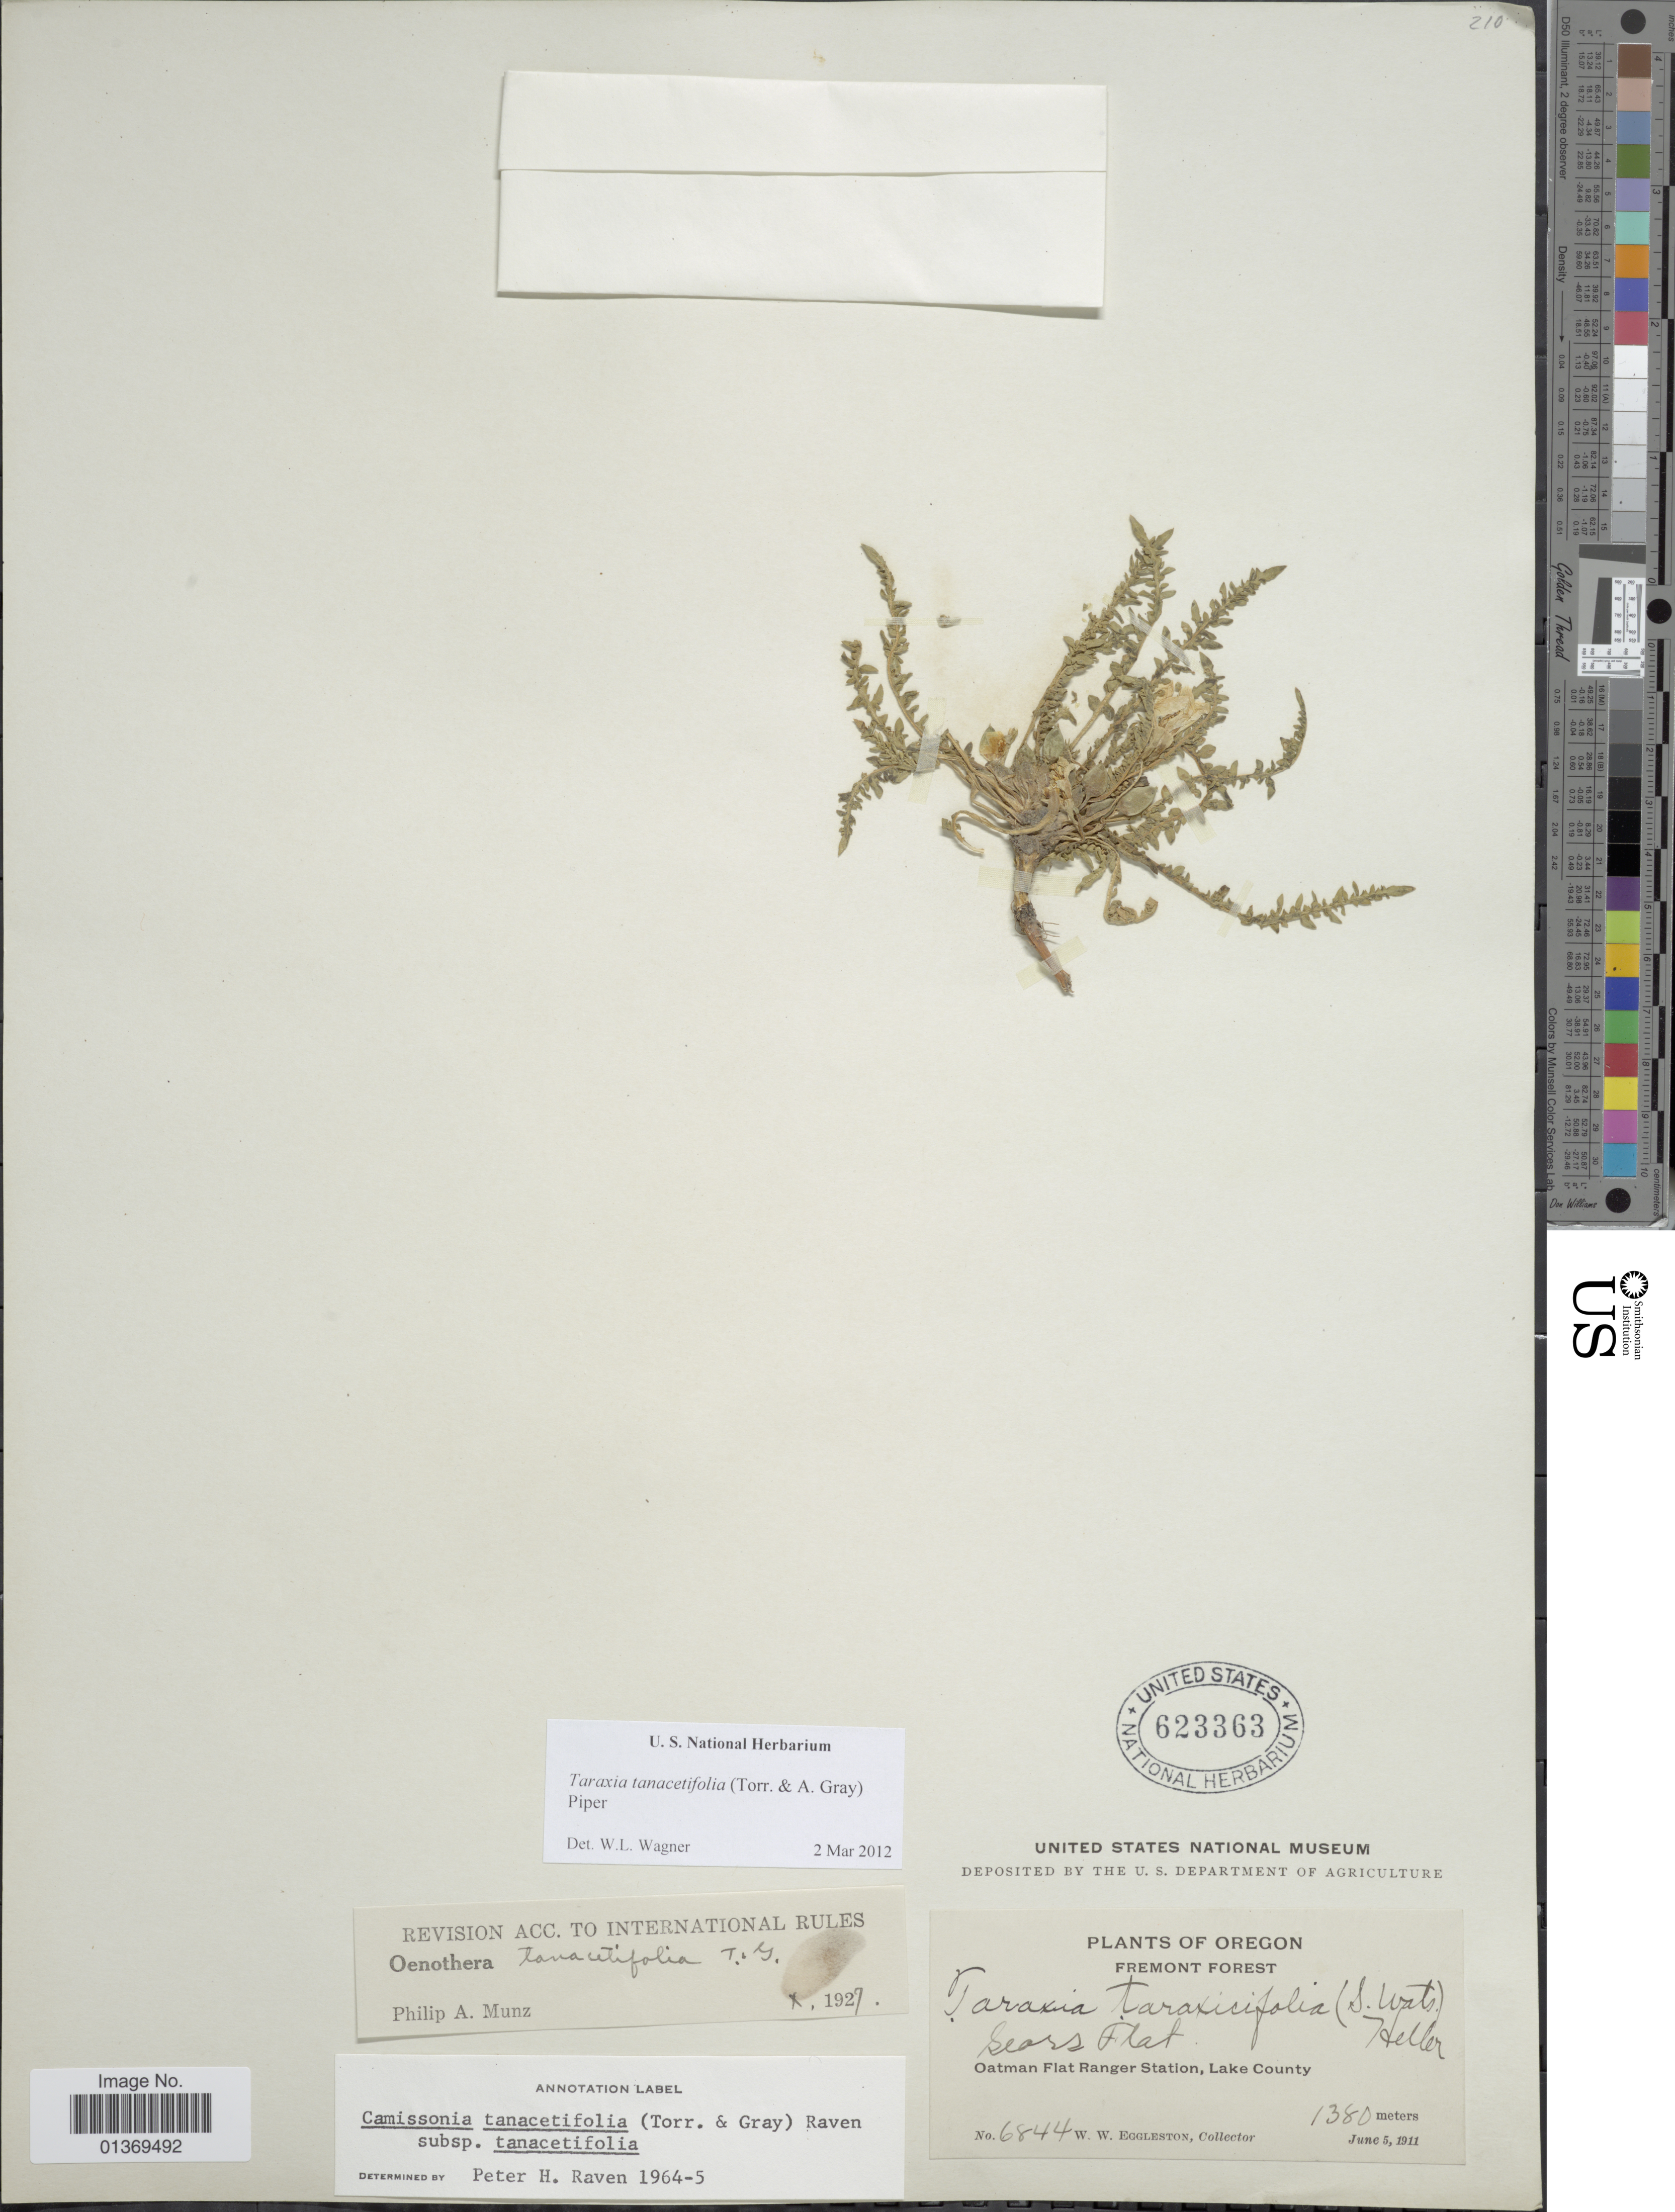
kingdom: Plantae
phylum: Tracheophyta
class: Magnoliopsida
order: Myrtales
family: Onagraceae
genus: Taraxia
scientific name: Taraxia tanacetifolia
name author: (Torr. & A. Gray) Piper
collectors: W. W. Eggleston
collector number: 6844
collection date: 1911-06-05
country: United States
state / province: Oregon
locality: Fremont Forest, Gears Flat, Oatman Flat Ranger Station, Lake County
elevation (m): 1380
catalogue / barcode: US 623363